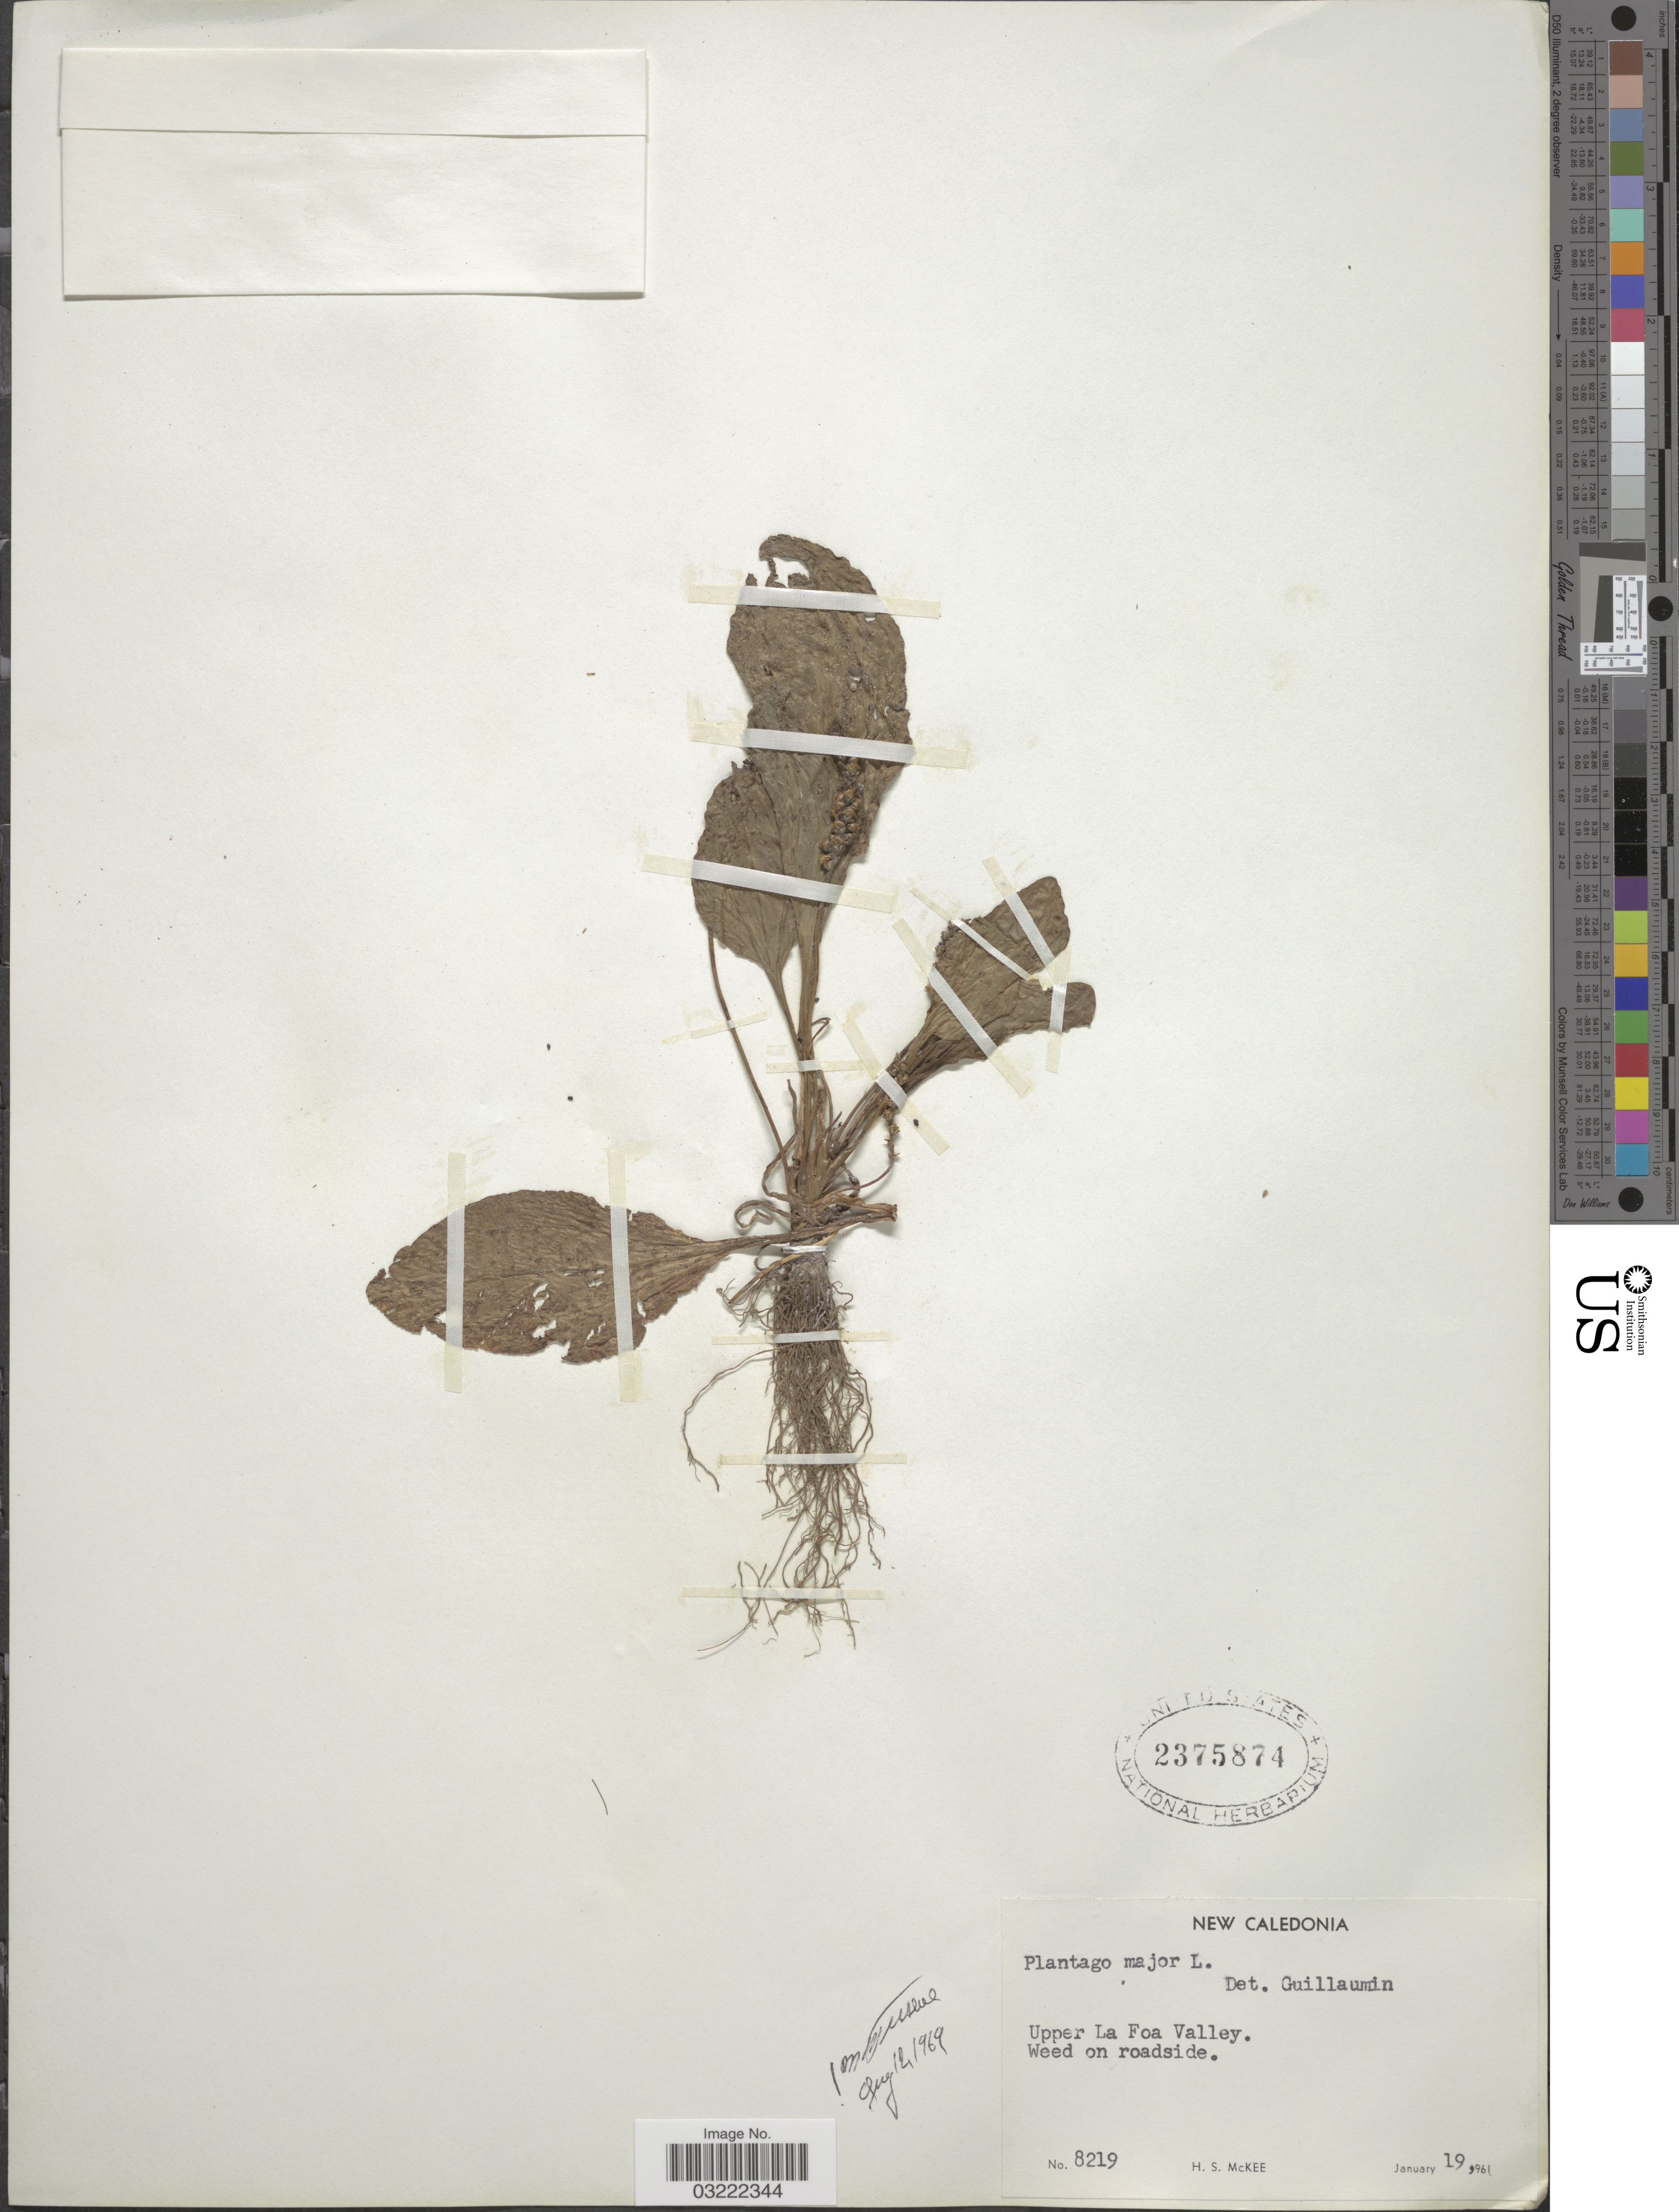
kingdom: Plantae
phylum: Tracheophyta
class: Magnoliopsida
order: Lamiales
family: Plantaginaceae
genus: Plantago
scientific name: Plantago major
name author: L.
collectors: H. S. McKee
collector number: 8219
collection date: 1961-01-19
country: New Caledonia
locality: Upper La Foa Valley.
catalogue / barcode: US 2375874